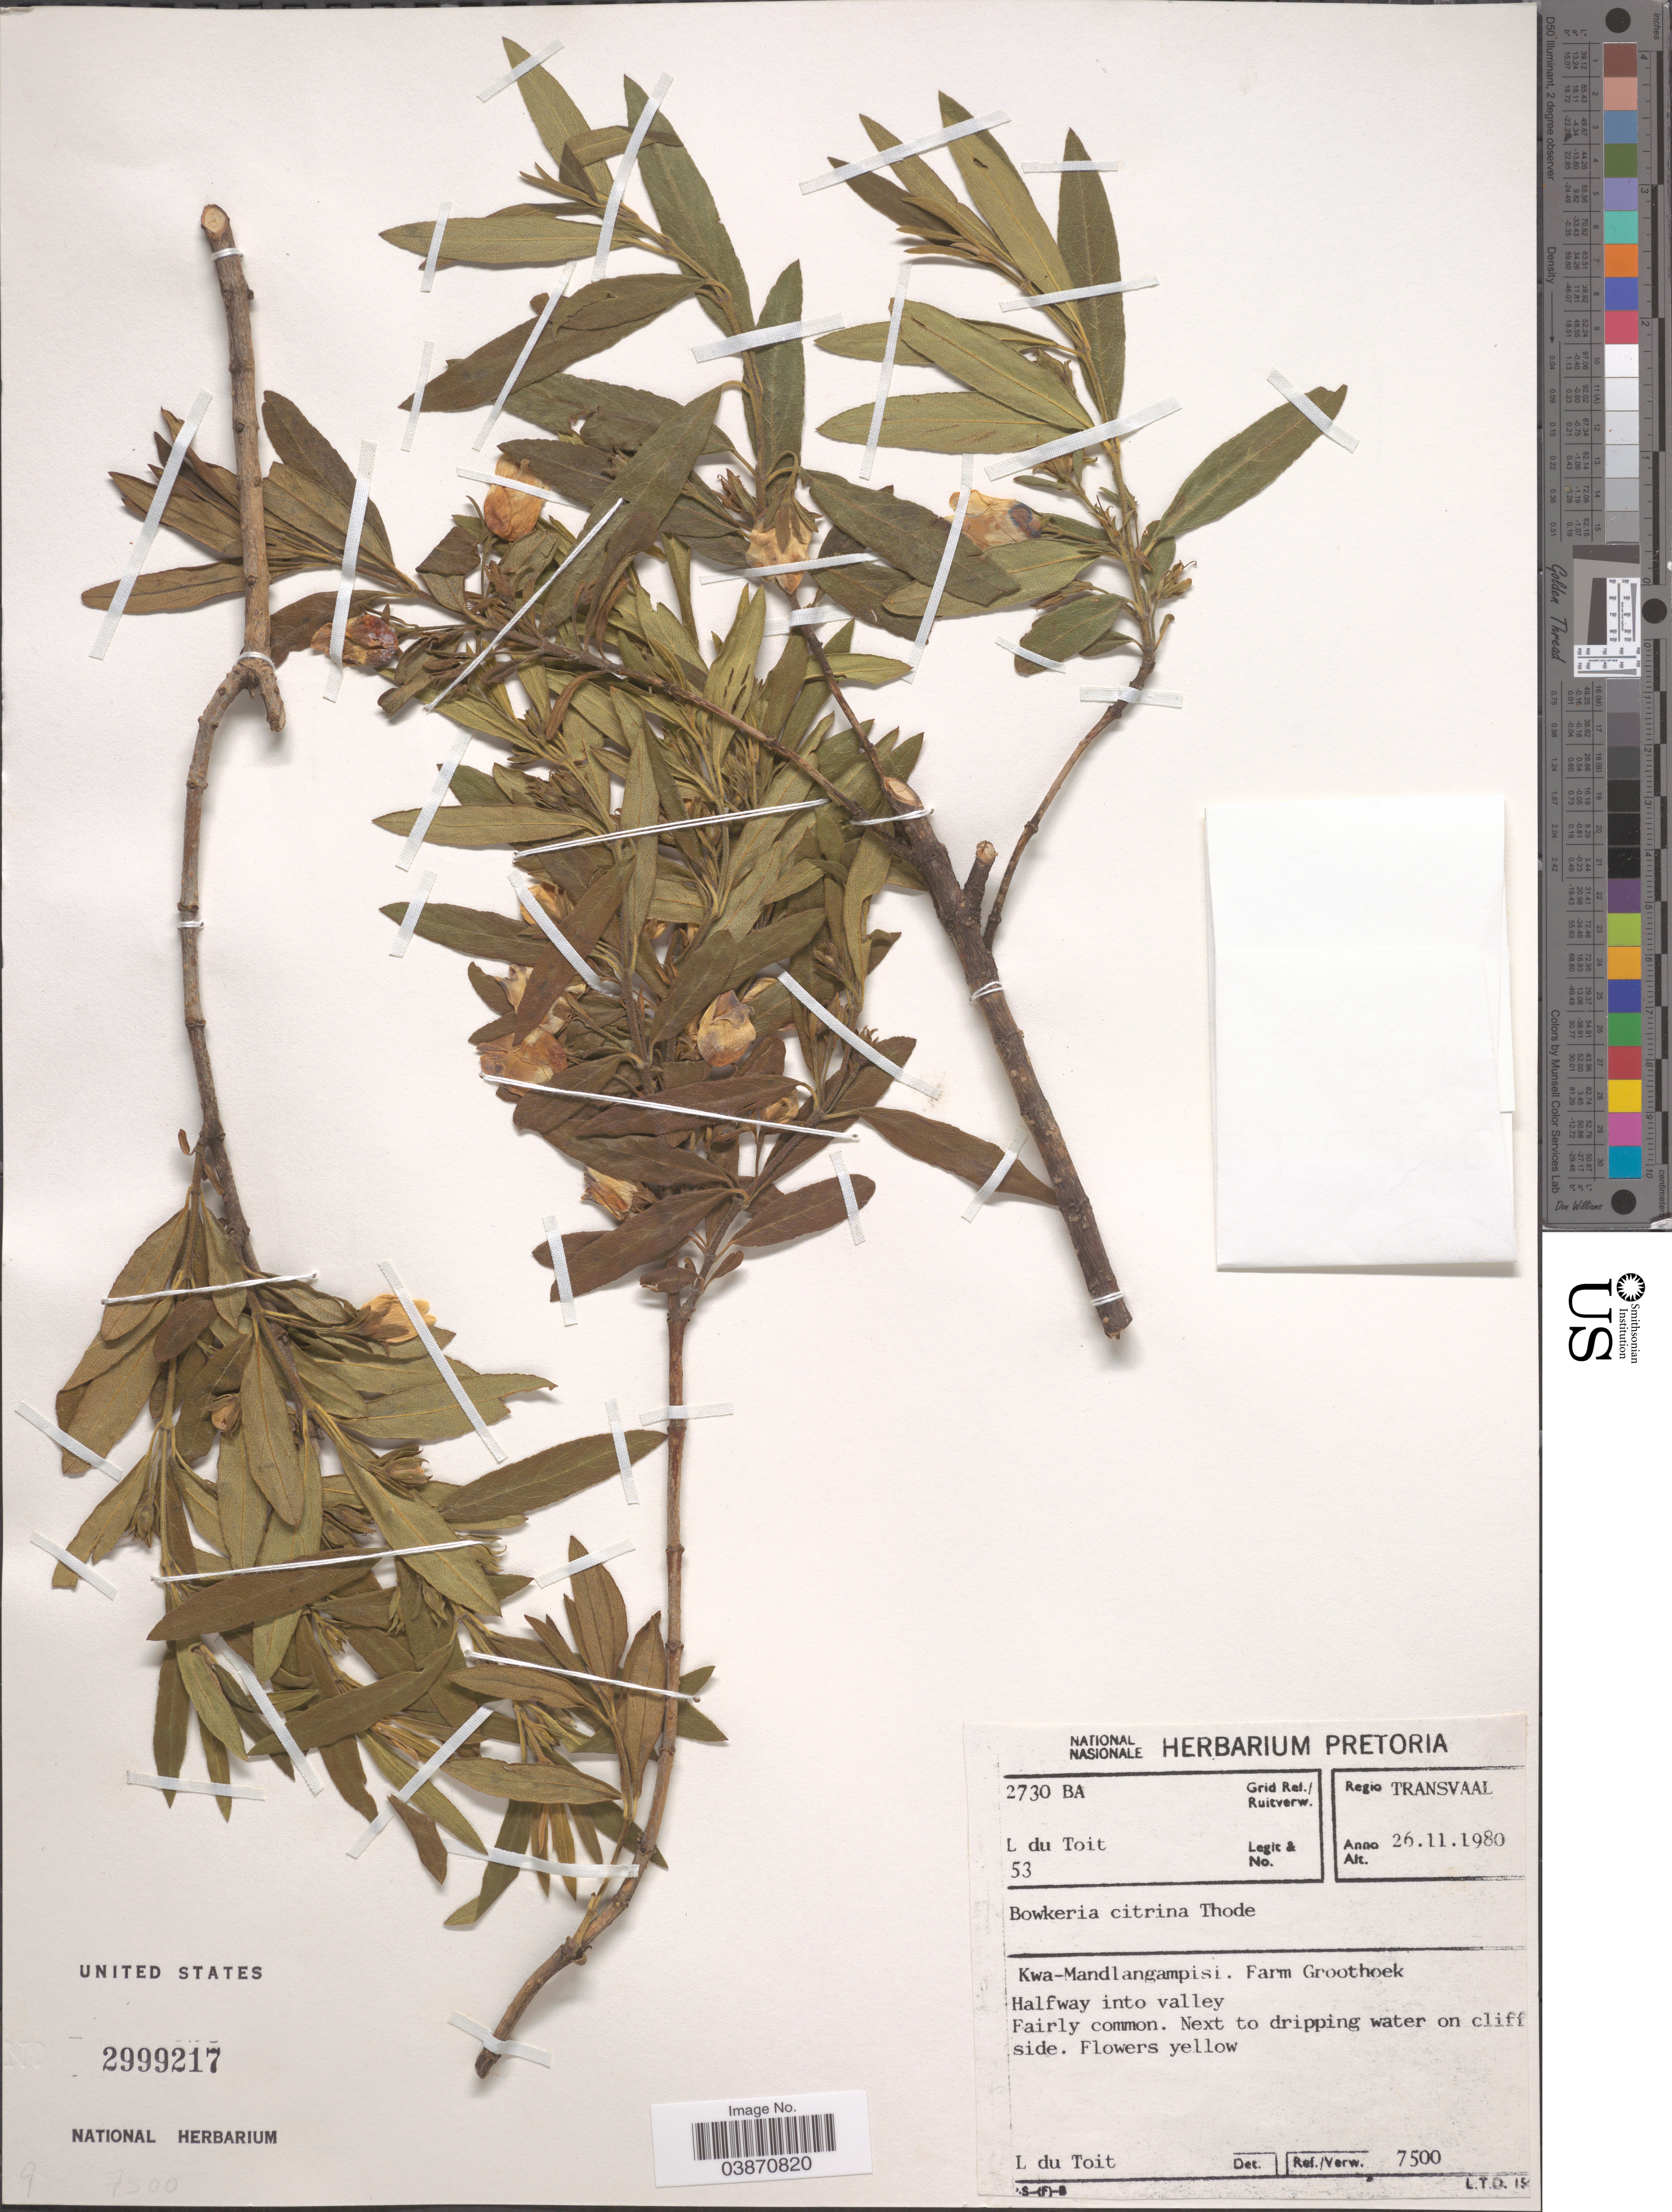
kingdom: Plantae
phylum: Tracheophyta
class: Magnoliopsida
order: Lamiales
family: Stilbaceae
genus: Bowkeria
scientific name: Bowkeria citrina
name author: Thode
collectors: L. Toit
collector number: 53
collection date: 1980-11-26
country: South Africa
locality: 2730 BA Grid Ref./Ruitverw. Regio Transvaal. Kwa-Mandlangampisi. Farm Groothoek. Halfway into valley.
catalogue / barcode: US 2999217